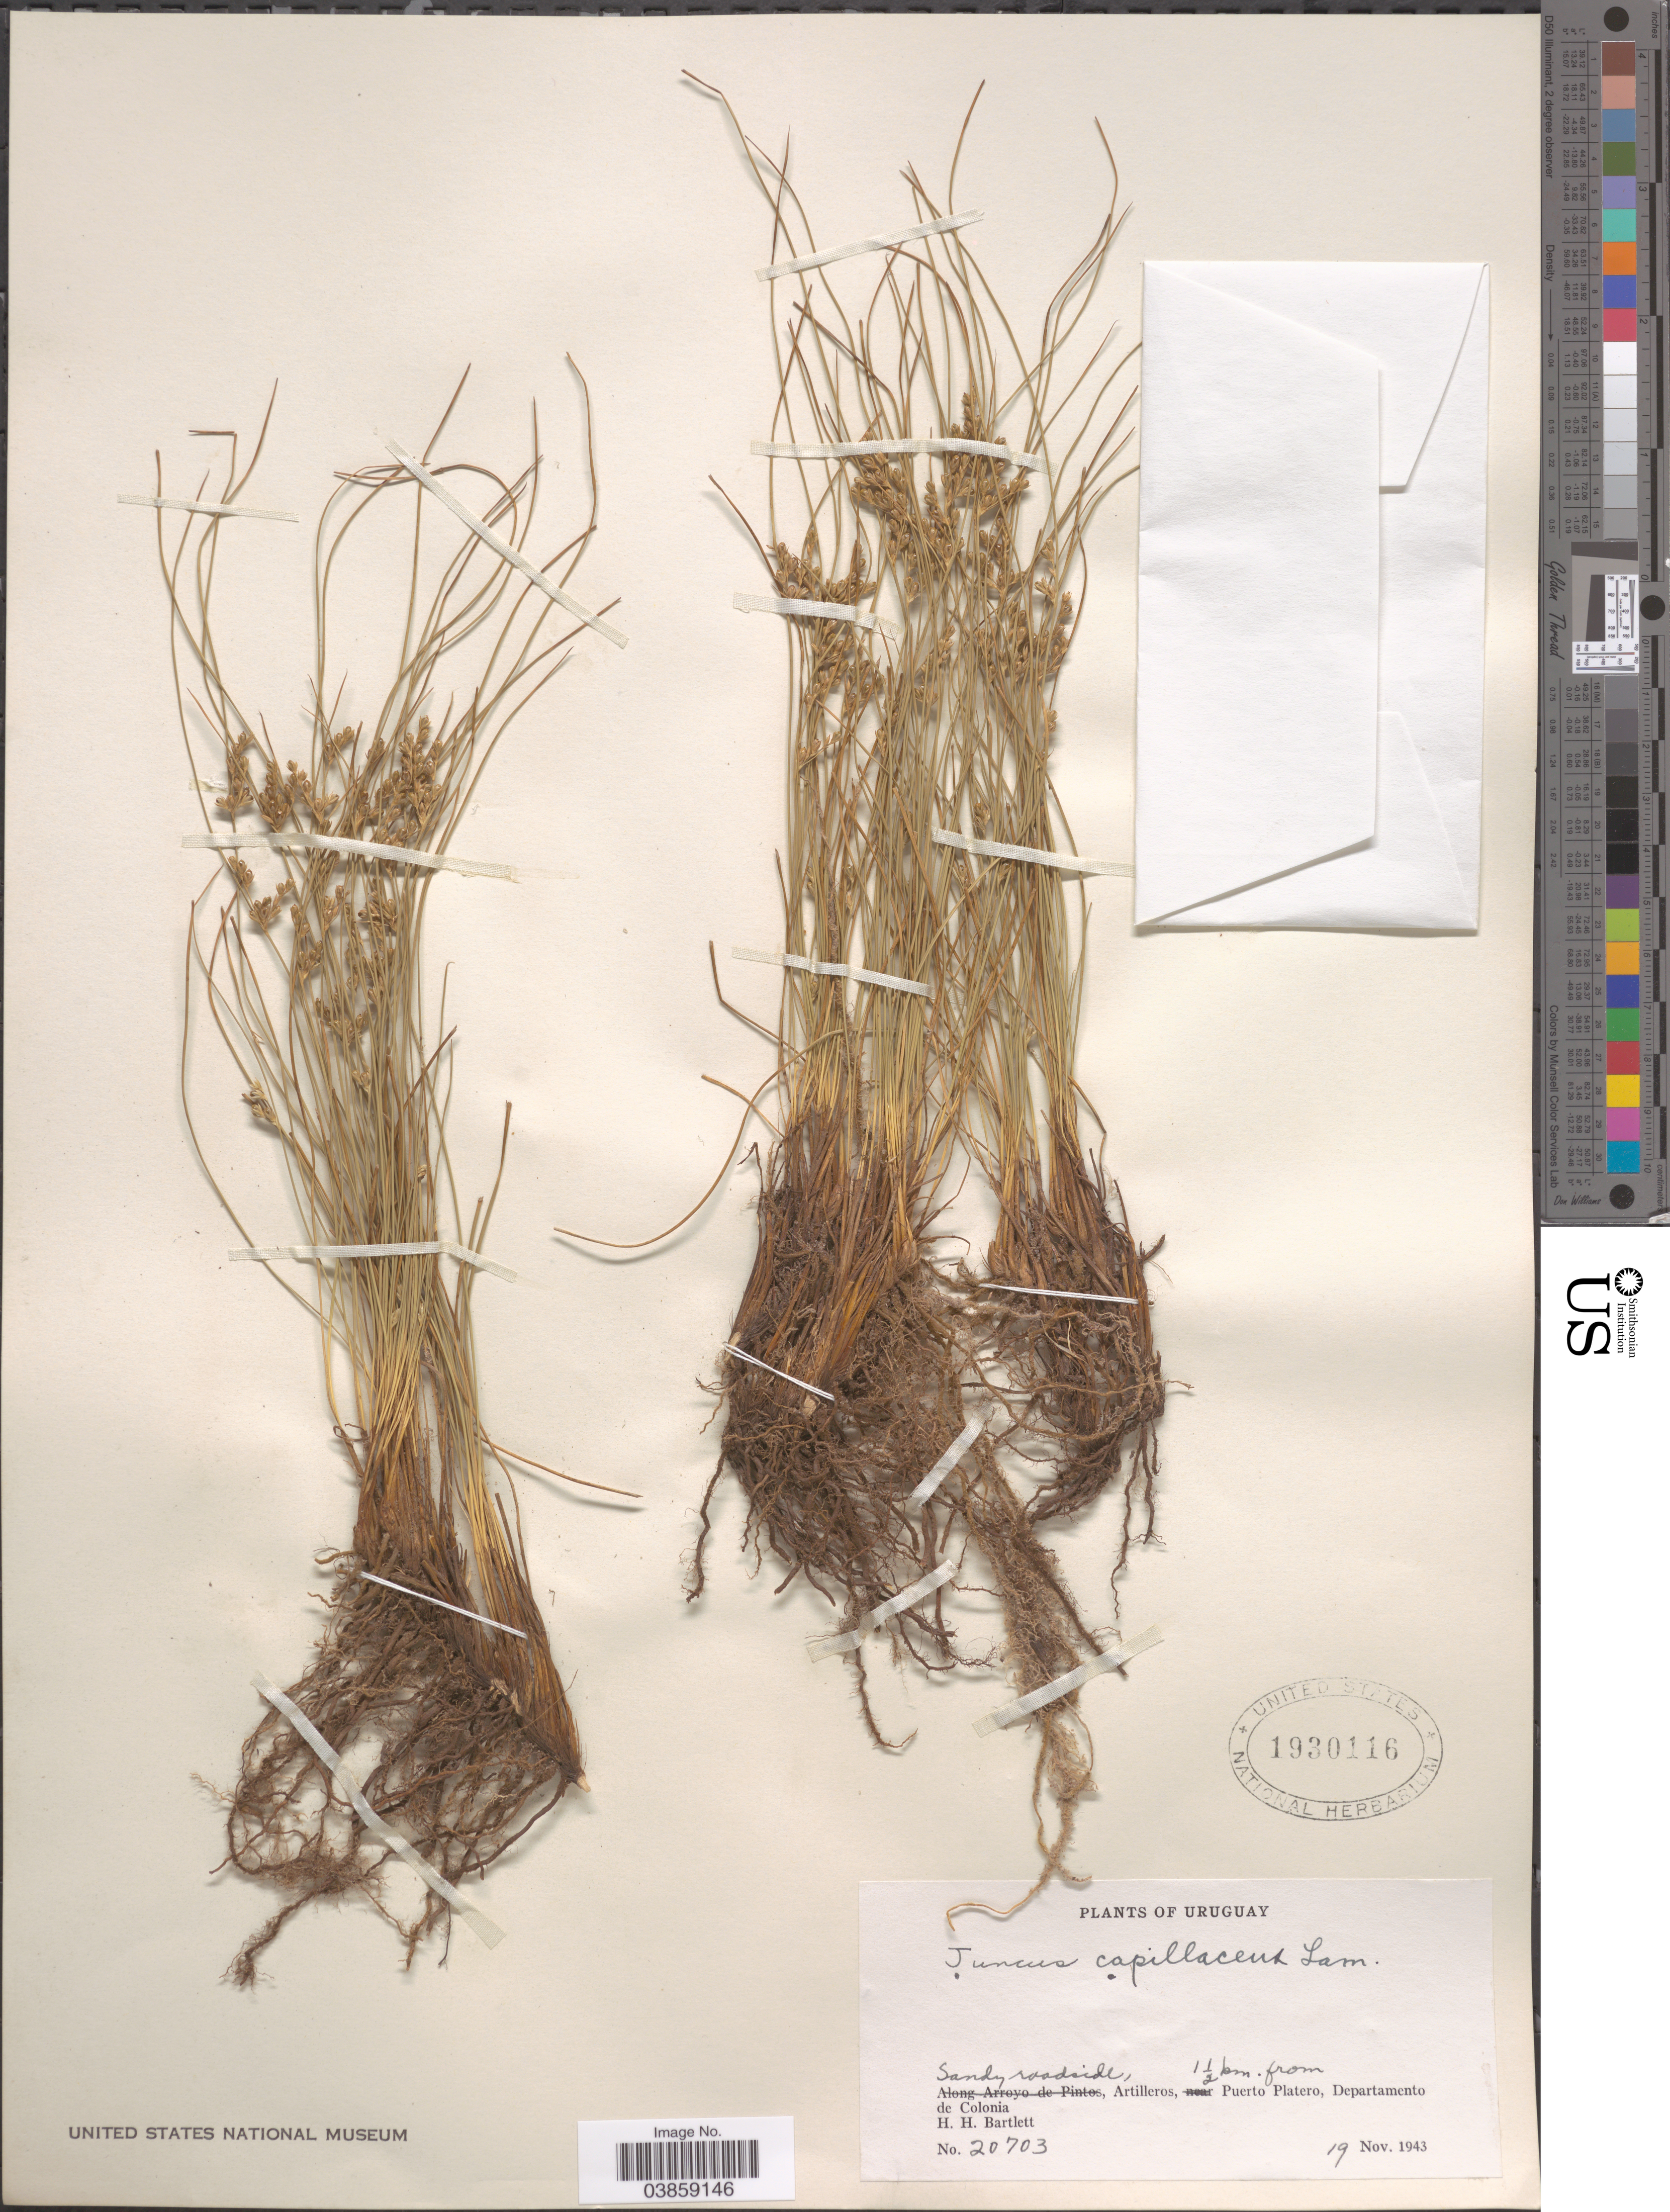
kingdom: Plantae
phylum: Tracheophyta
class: Liliopsida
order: Poales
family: Juncaceae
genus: Juncus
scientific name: Juncus capillaceus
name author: Lam.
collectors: H. H. Bartlett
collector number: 20703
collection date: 1943-11-19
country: Uruguay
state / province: Colonia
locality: Artilleros, 1½ km. from Puerto Platero, Departamento de Colonia.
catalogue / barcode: US 1930116